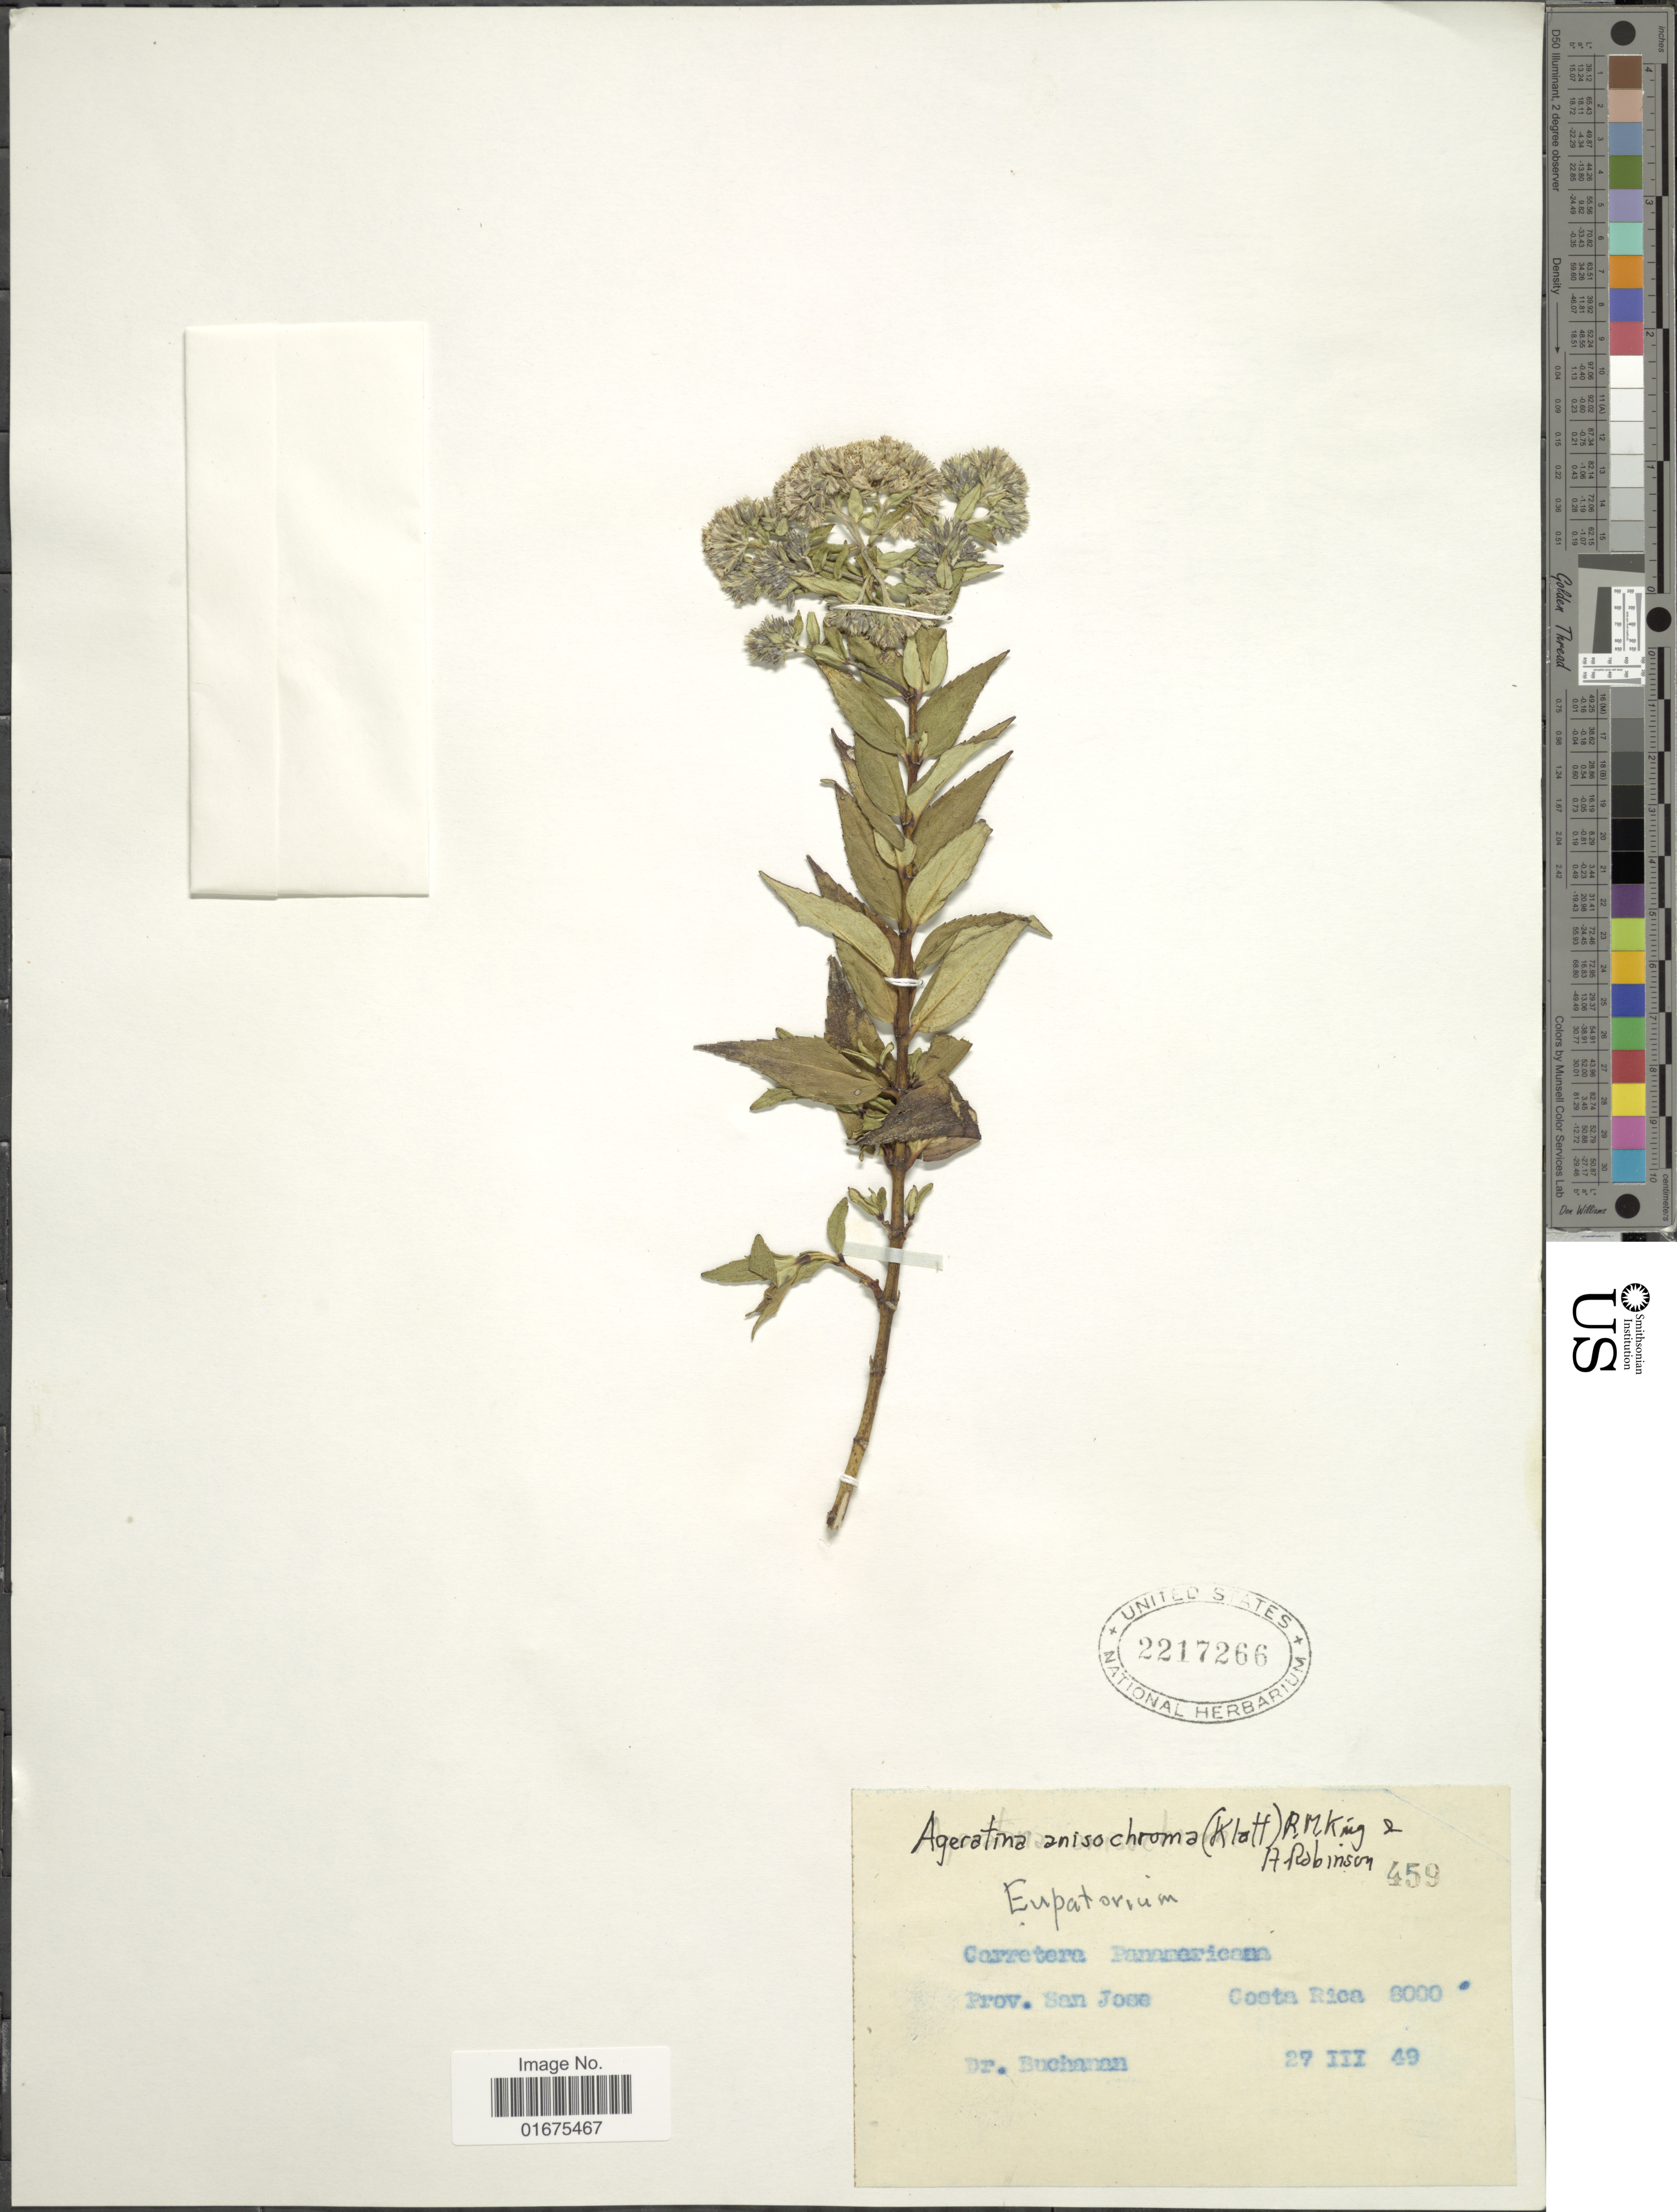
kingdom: Plantae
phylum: Tracheophyta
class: Magnoliopsida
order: Asterales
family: Asteraceae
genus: Ageratina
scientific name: Ageratina anisochroma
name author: (Klatt) R.M. King & H. Rob.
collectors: -. Buchanan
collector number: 459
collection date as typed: Transcribed d/m/y: 27/3/49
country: Costa Rica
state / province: San José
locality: Carretero Panamerican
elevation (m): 2438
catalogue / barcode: US 2217266